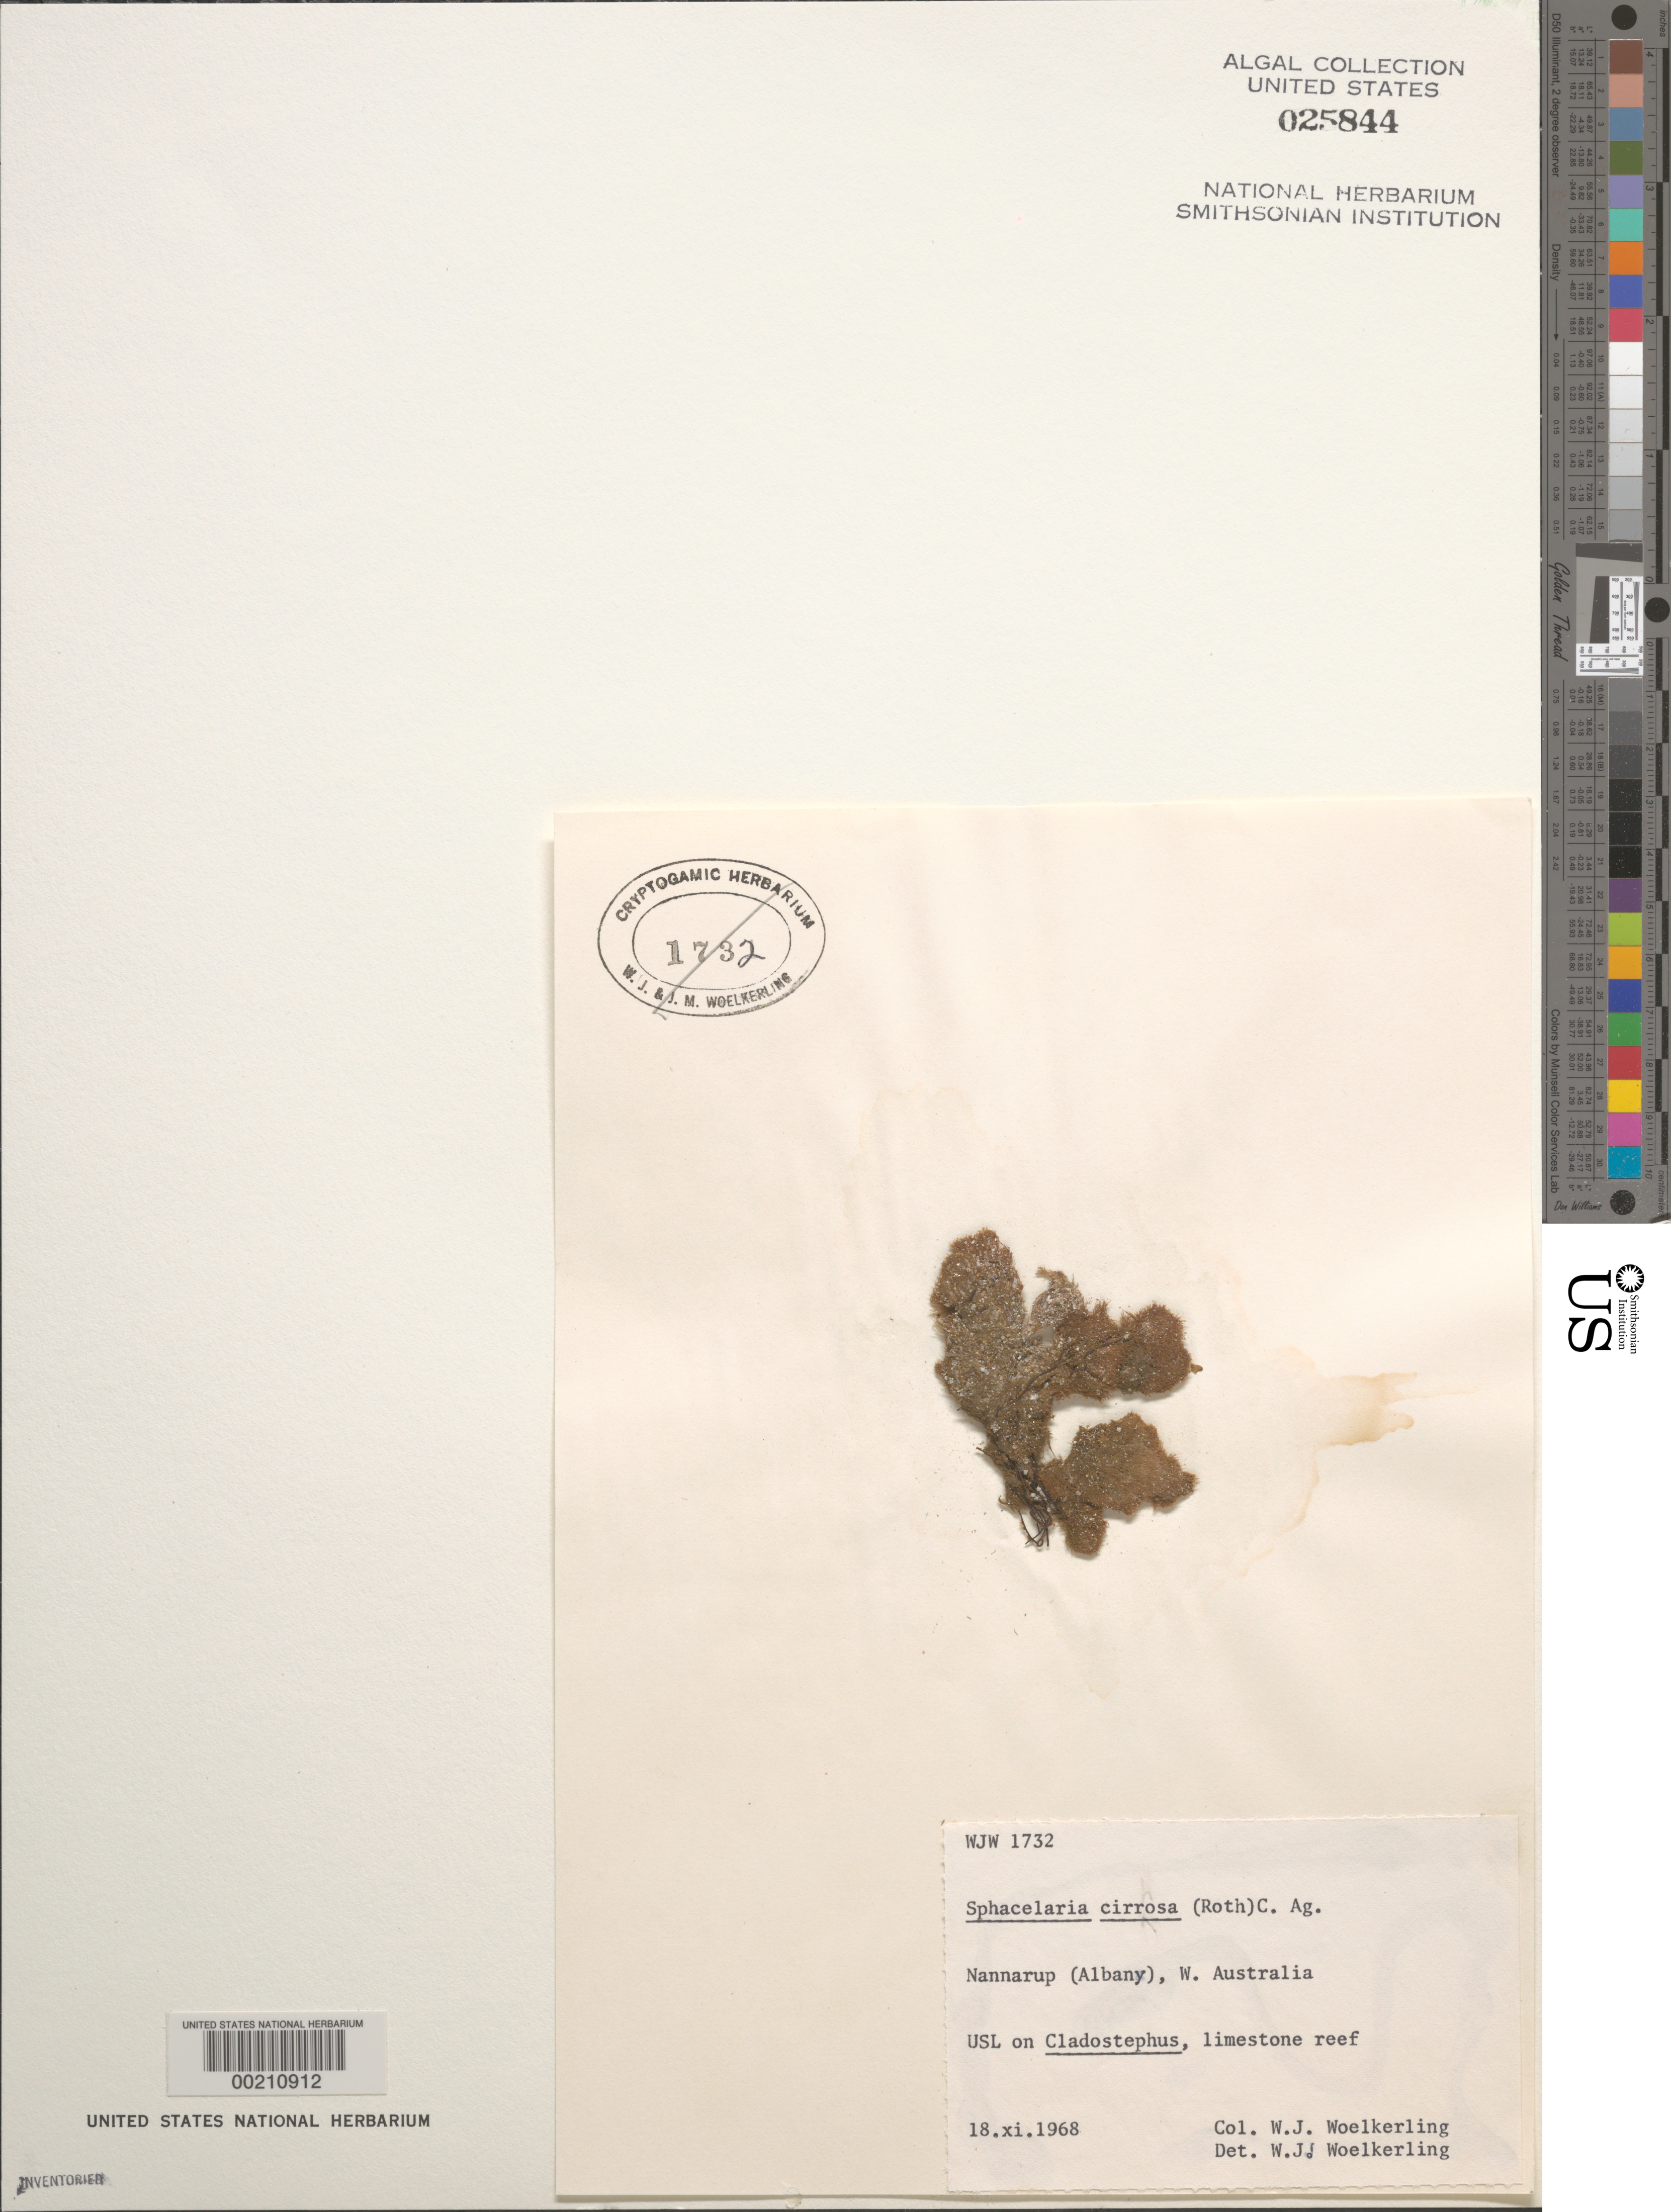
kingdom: Chromista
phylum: Ochrophyta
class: Phaeophyceae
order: Sphacelariales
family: Sphacelariaceae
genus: Sphacelaria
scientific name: Sphacelaria cirrosa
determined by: Woelkerling, W. J.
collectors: W. Woelkerling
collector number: WJW 1732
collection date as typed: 18 Nov 1968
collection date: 1968-11-18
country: Australia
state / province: Western Australia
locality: Nannarup (Albany)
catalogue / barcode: US 25844